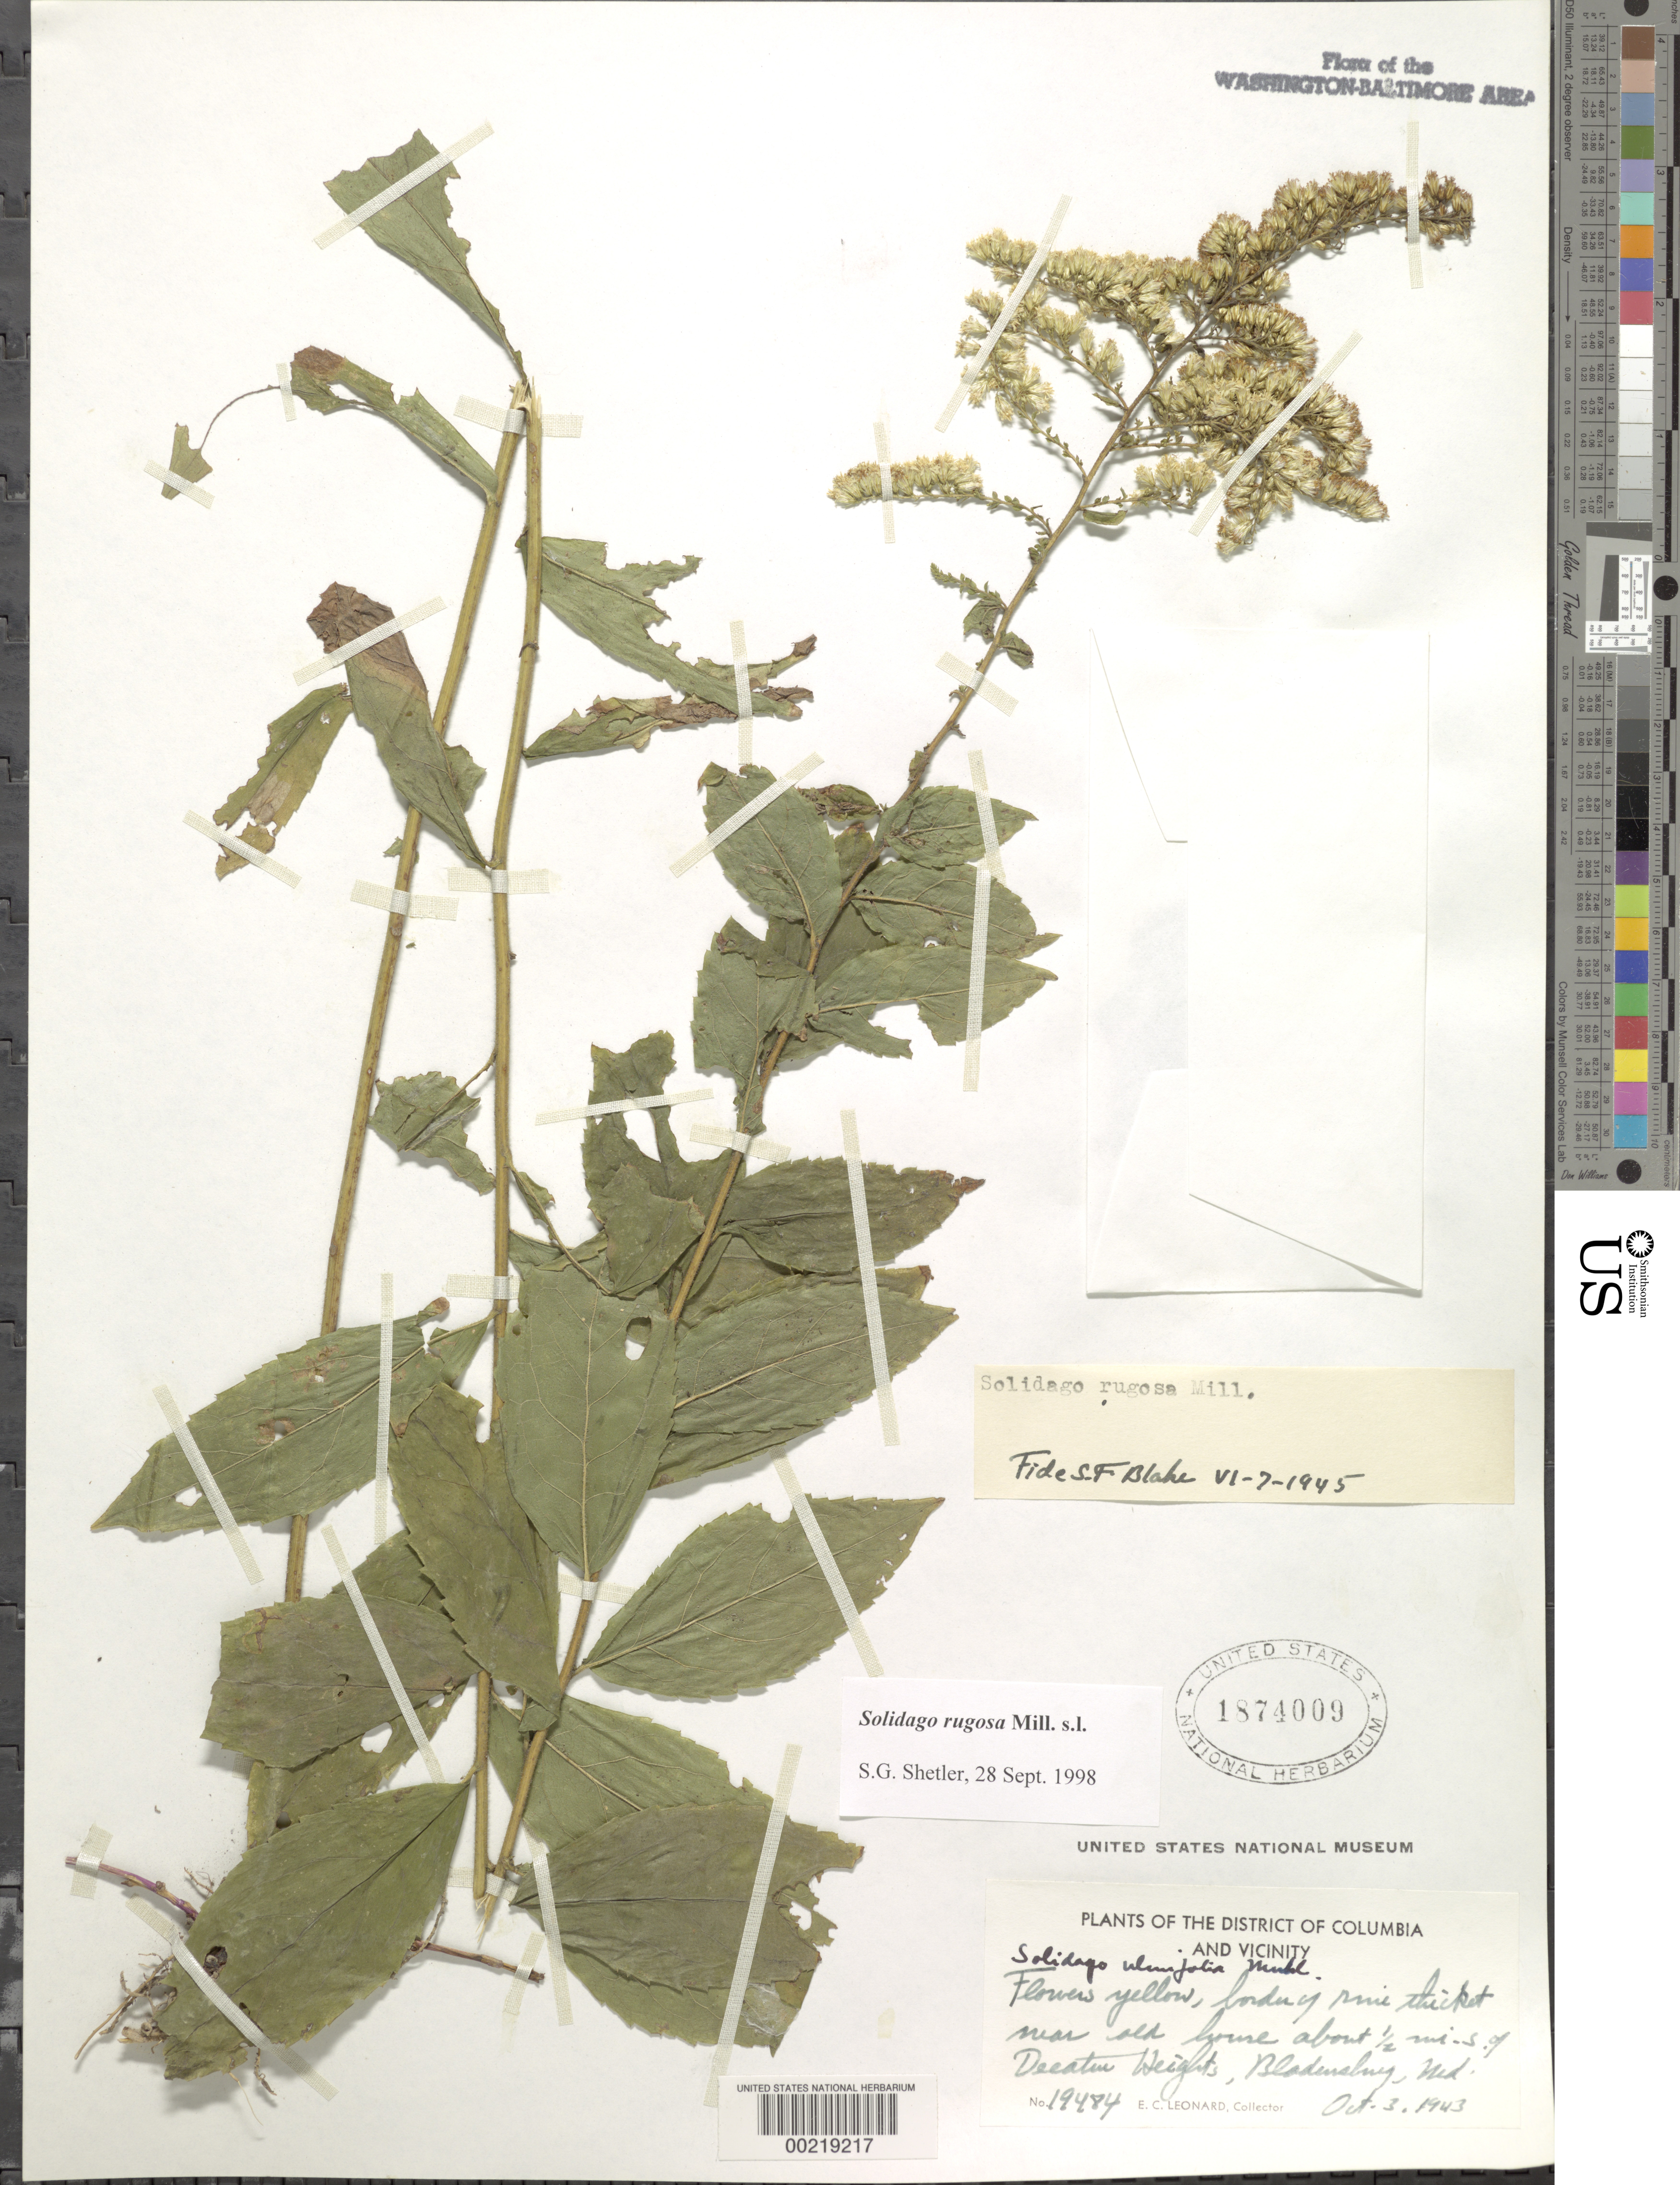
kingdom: Plantae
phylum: Tracheophyta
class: Magnoliopsida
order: Asterales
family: Asteraceae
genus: Solidago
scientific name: Solidago rugosa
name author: Mill.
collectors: E. C. Leonard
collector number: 19500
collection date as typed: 03 Oct 1943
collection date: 1943-10-03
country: United States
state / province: Maryland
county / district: Prince George's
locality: South of Decatur Heights, Bladensburg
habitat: Trail through oak pine woods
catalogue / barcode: US 1874009